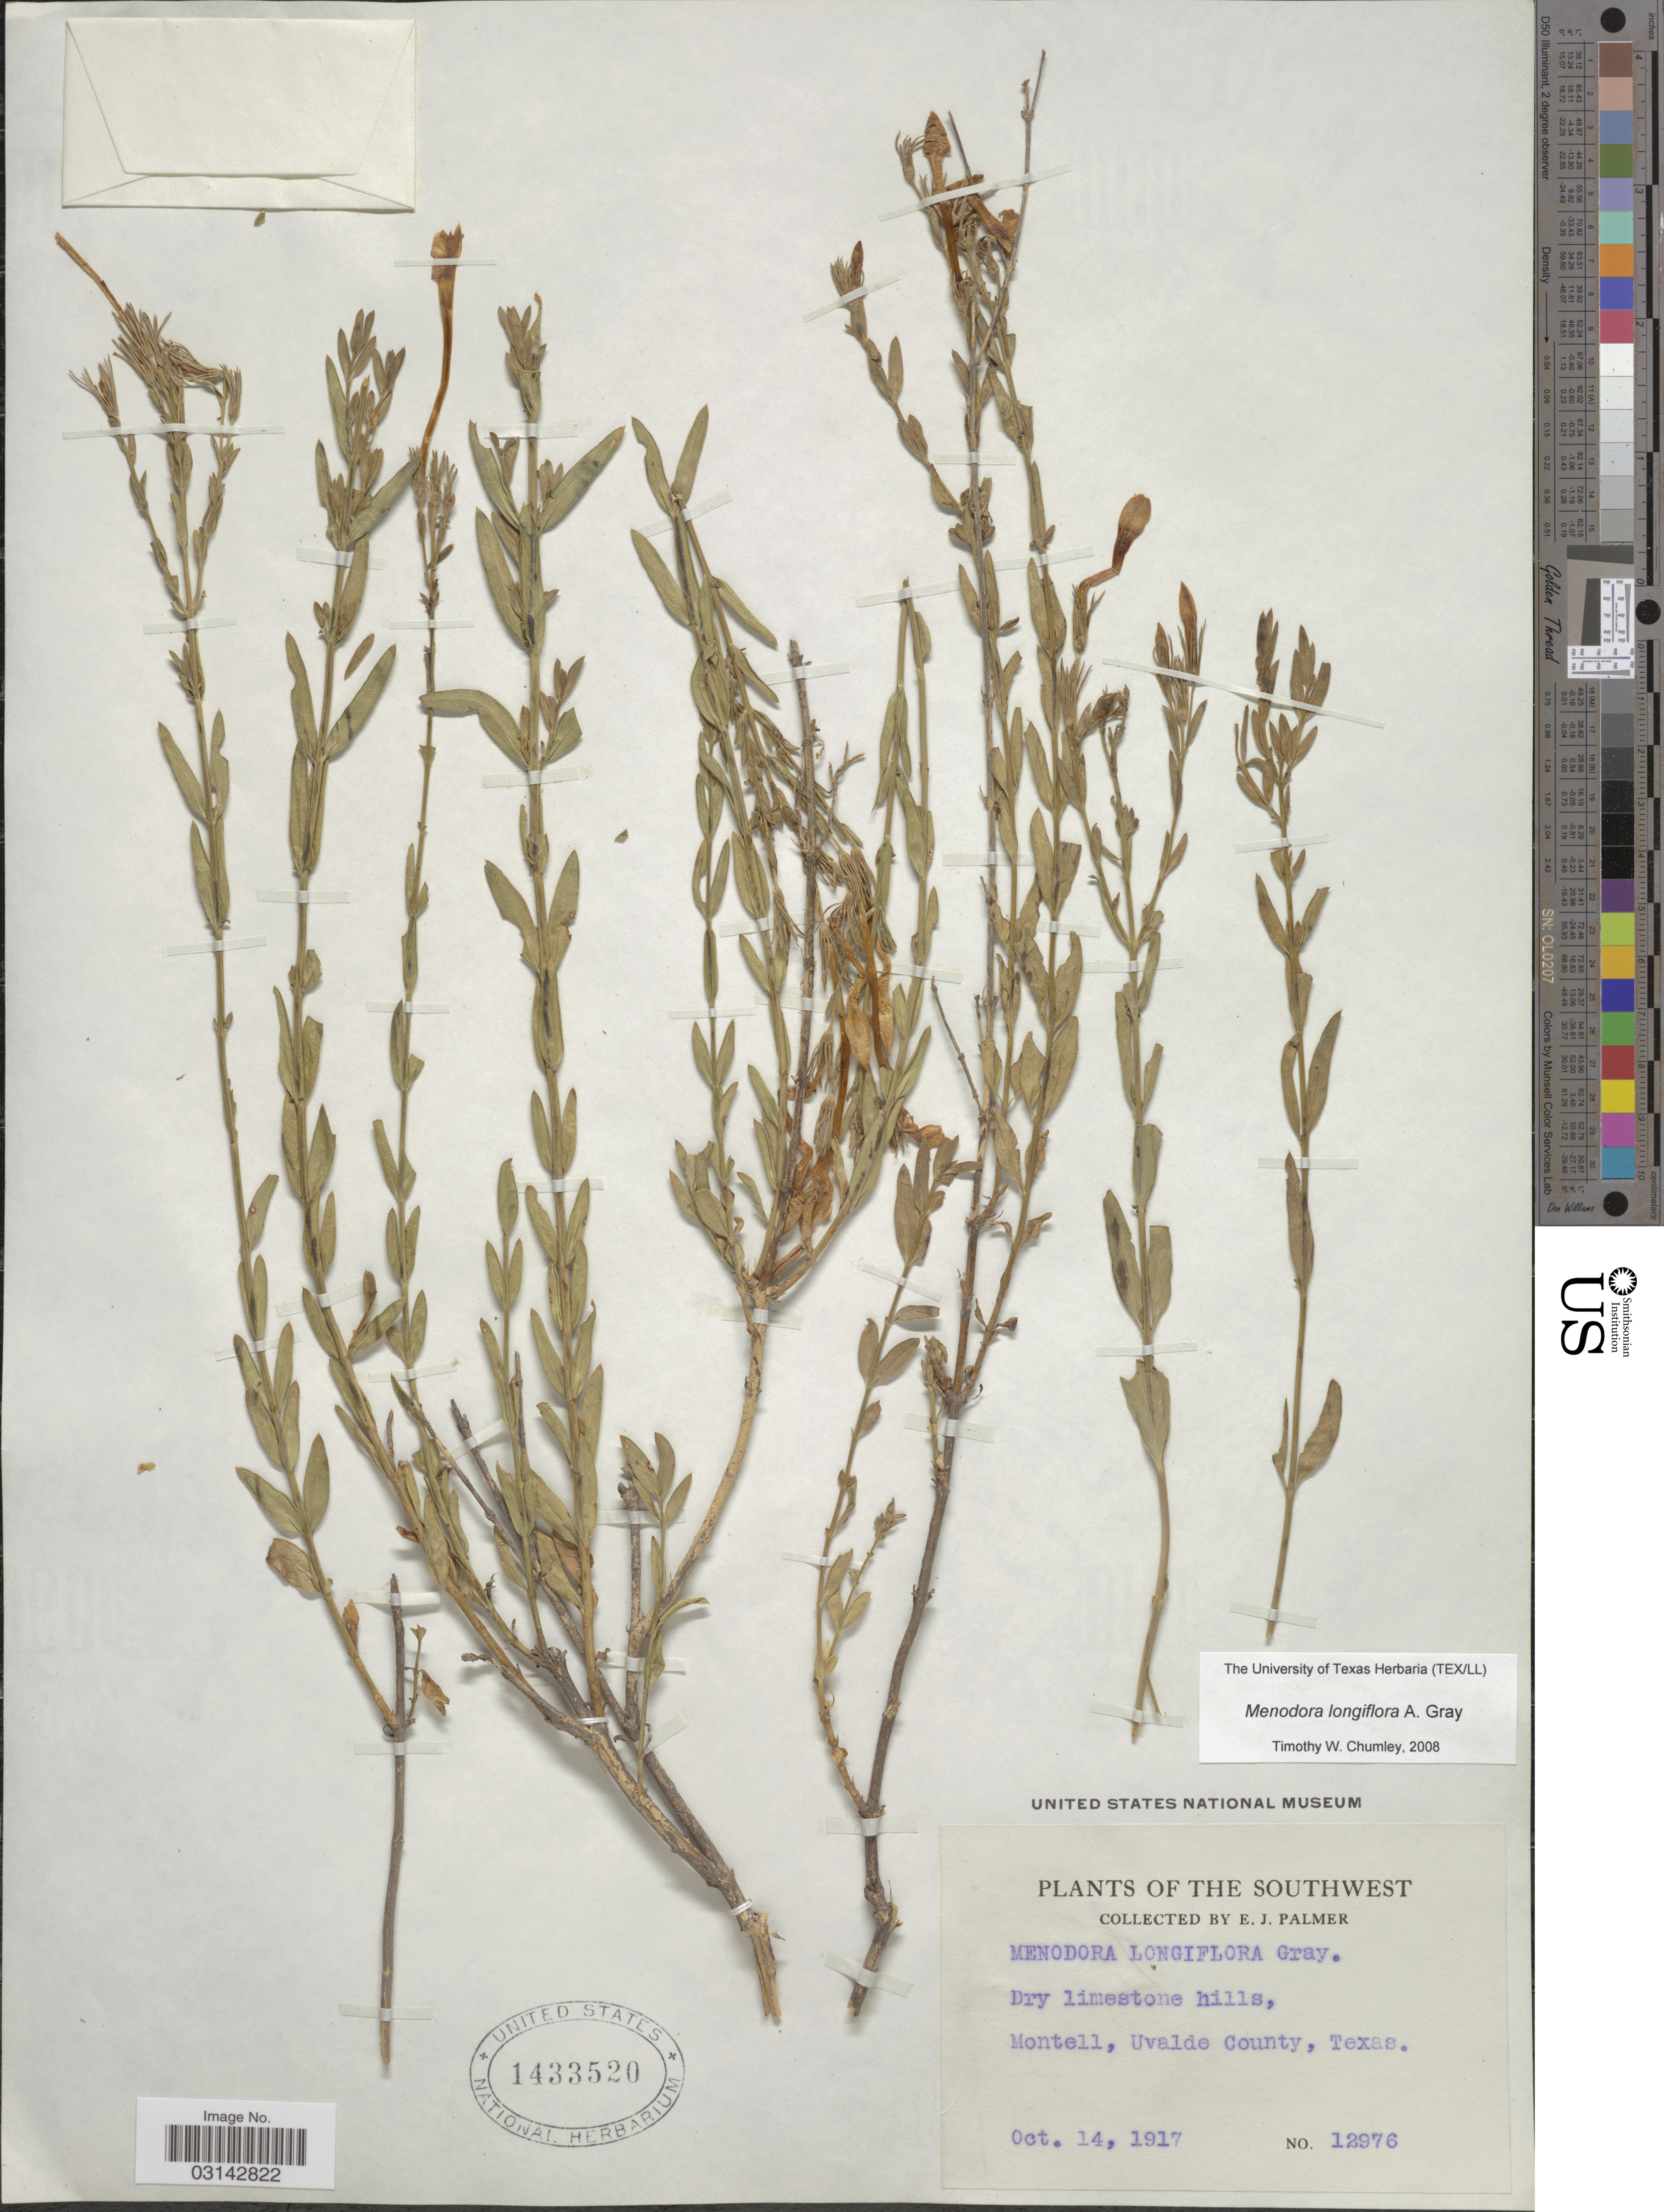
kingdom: Plantae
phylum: Tracheophyta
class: Magnoliopsida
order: Lamiales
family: Oleaceae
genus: Menodora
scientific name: Menodora longiflora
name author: A. Gray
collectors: E. J. Palmer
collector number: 12976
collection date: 1917-10-14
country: United States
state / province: Texas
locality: Southwest. Montell, Uvalde County.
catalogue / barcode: US 1433520